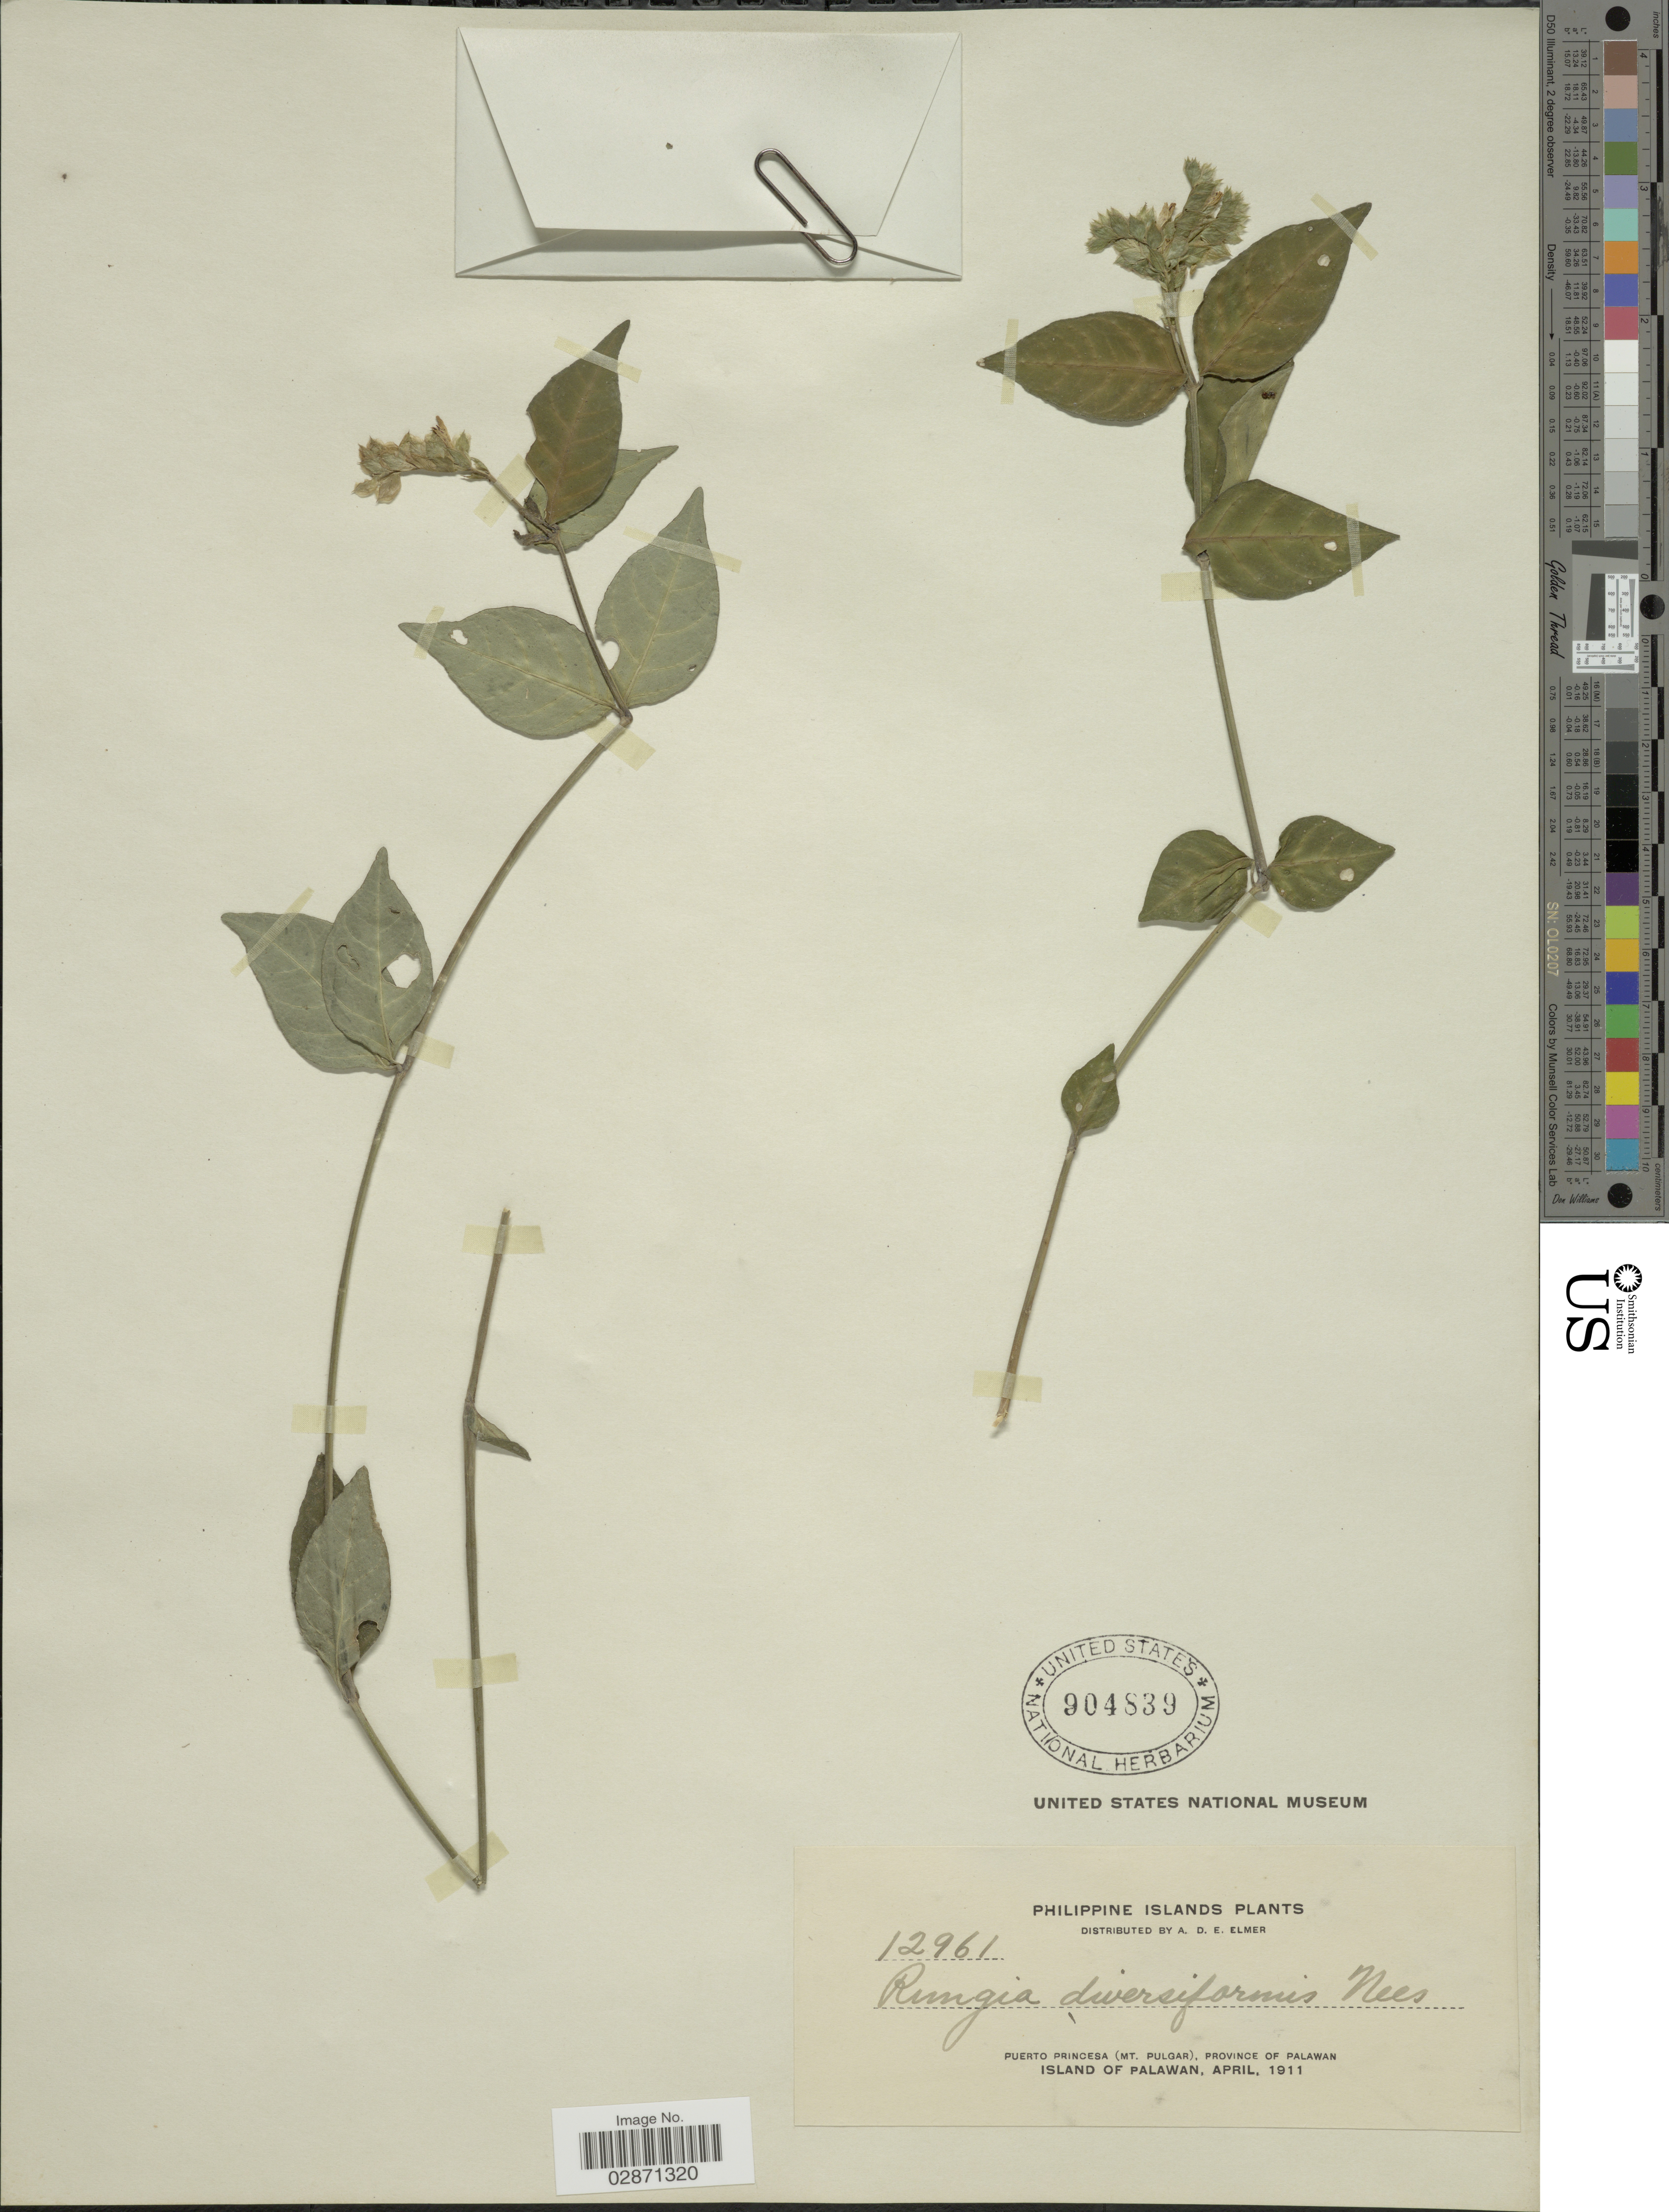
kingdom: Plantae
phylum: Tracheophyta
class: Magnoliopsida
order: Lamiales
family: Acanthaceae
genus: Rungia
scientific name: Rungia diversiformis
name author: Nees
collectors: A. D. E. Elmer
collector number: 12961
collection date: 1911-04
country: Philippines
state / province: Mimaropa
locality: Puerto Princesa (Mt. Pulgar), province of Palawan. Island of Palawan.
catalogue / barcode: US 904839